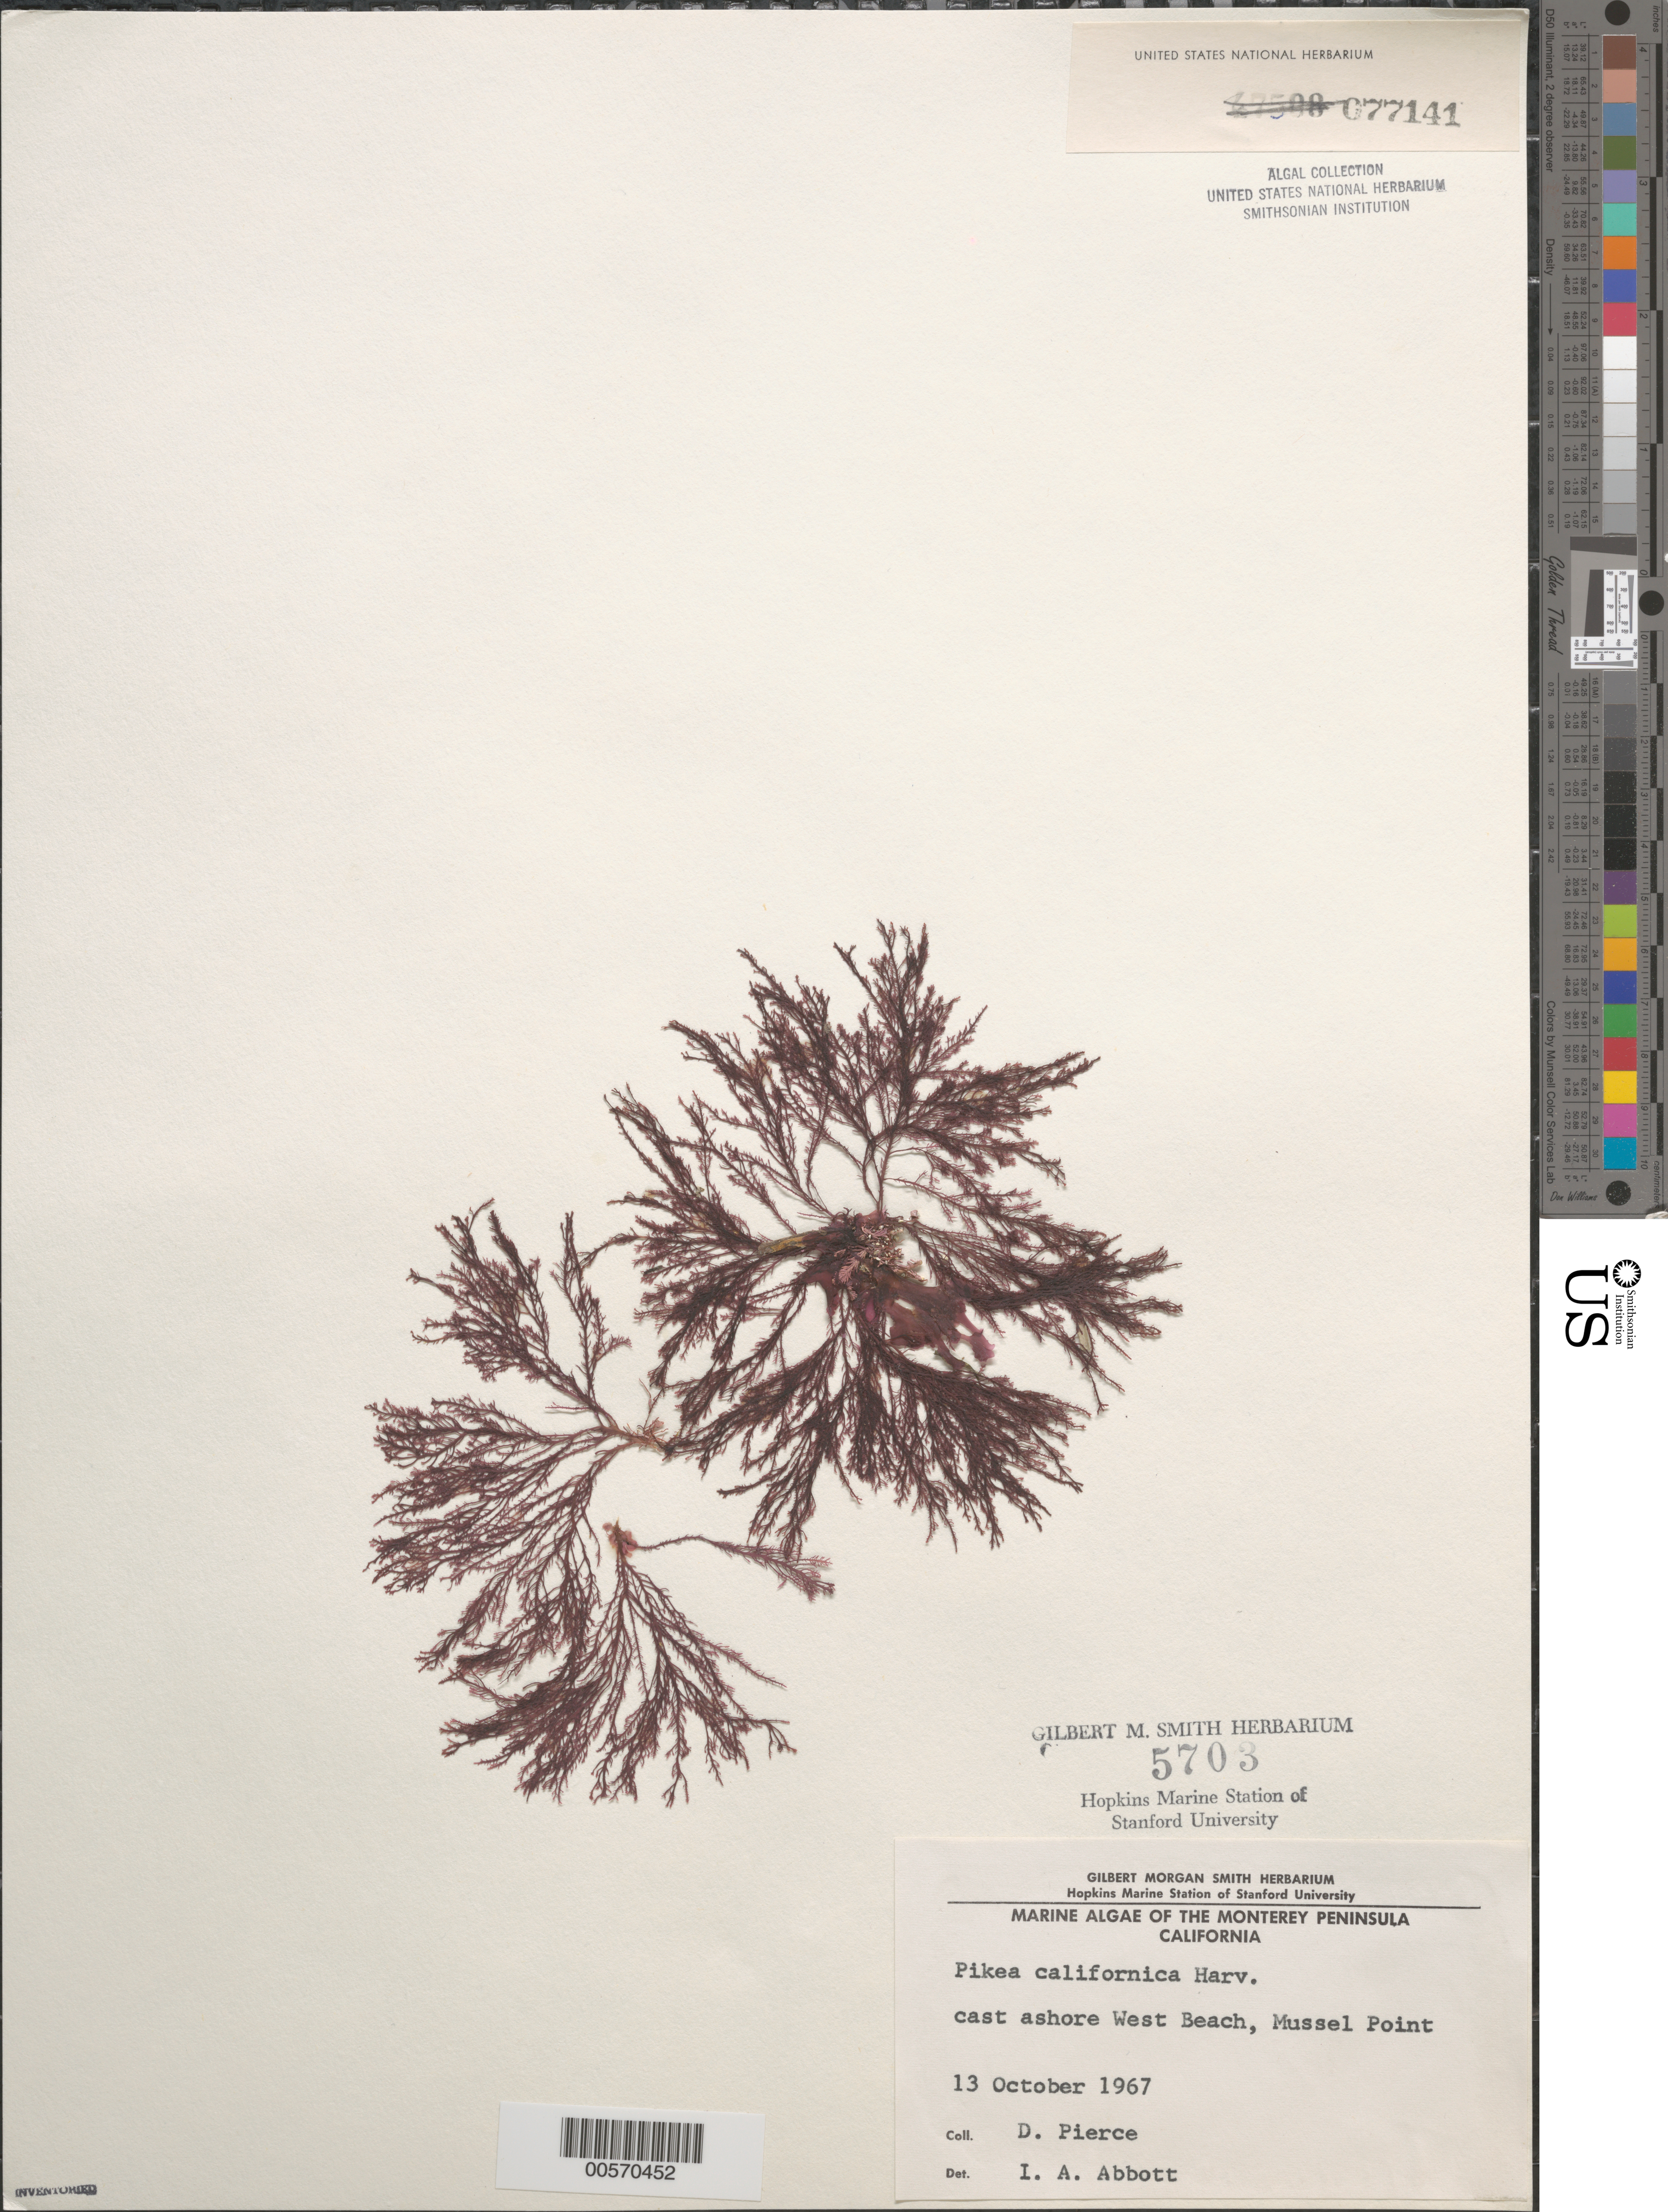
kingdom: Plantae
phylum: Rhodophyta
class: Florideophyceae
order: Gigartinales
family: Dumontiaceae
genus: Pikea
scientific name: Pikea californica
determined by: Abbott, Isabella A.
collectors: D. Pierce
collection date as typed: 13 Oct 1967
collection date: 1967-10-13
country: United States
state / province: California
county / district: Monterey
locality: West beach, Mussel Point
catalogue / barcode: US 77141